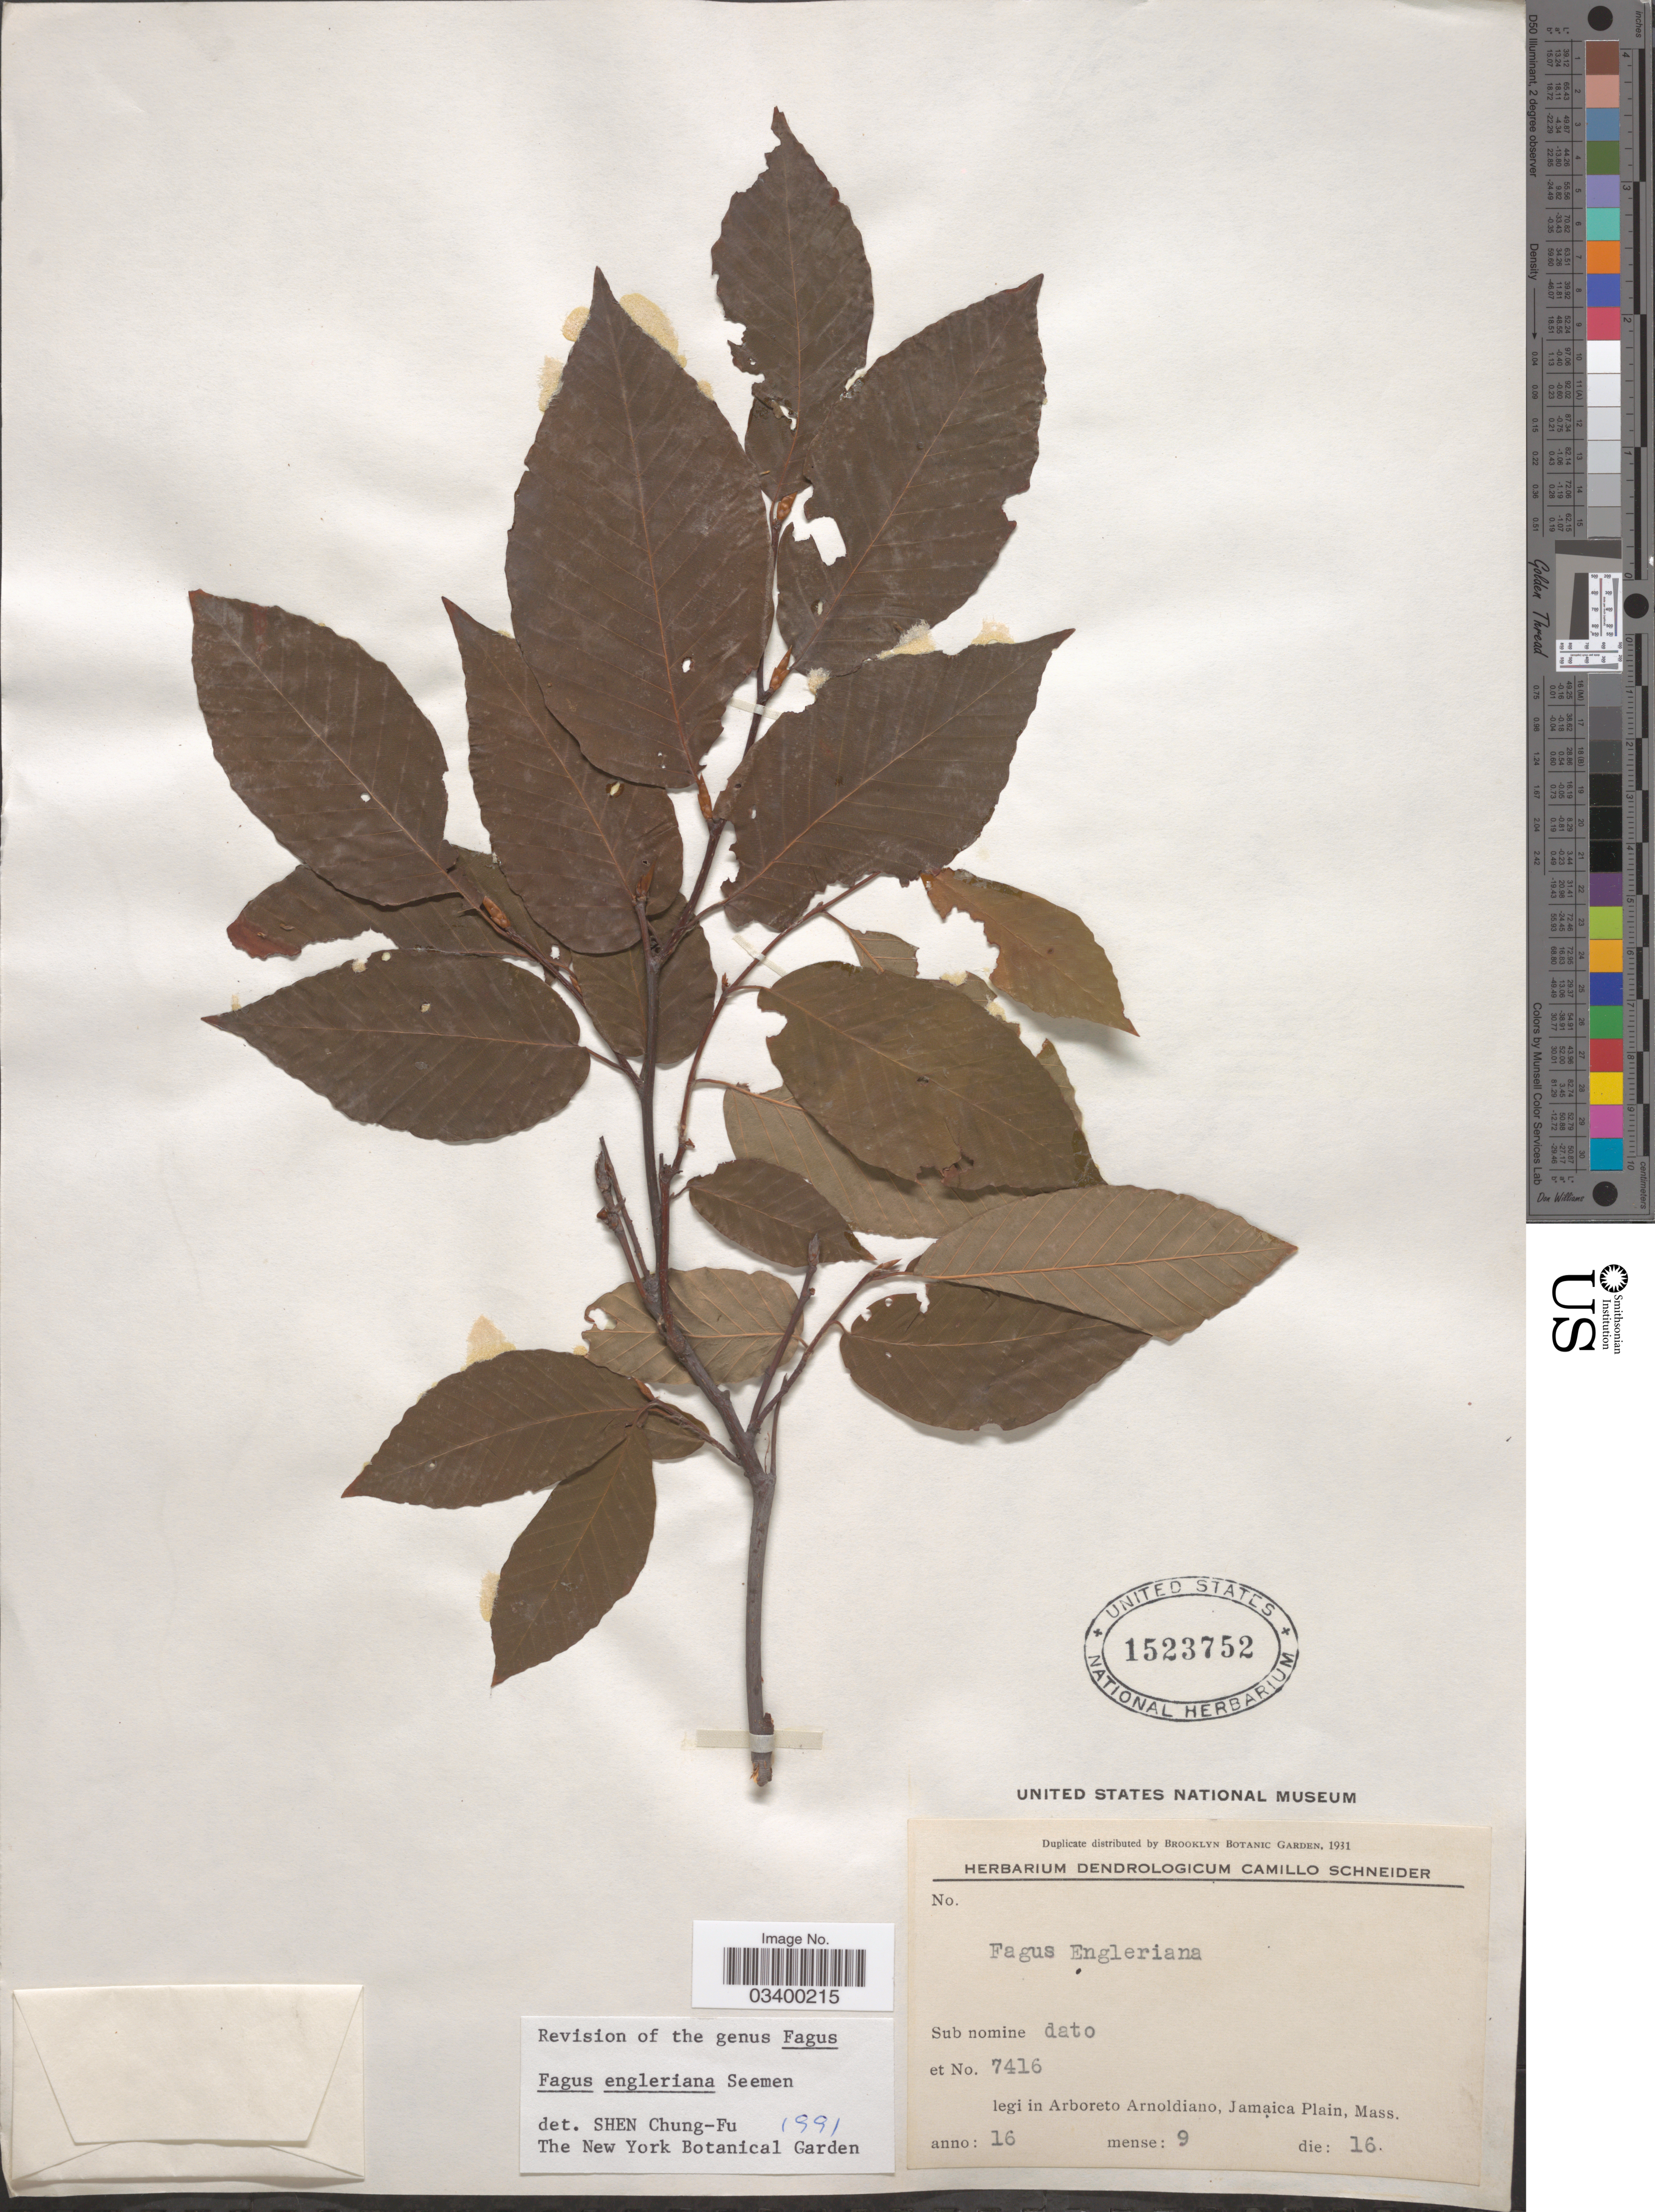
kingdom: Plantae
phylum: Tracheophyta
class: Magnoliopsida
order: Fagales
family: Fagaceae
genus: Fagus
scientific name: Fagus engleriana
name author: Seemen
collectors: ex herb. Dendrologicum C. Schneider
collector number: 7416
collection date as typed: Transcribed d/m/y: 16/9/16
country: United States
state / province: Massachusetts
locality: Arboreto Arnoldiano, Jamaica Plain.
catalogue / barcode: US 1523752